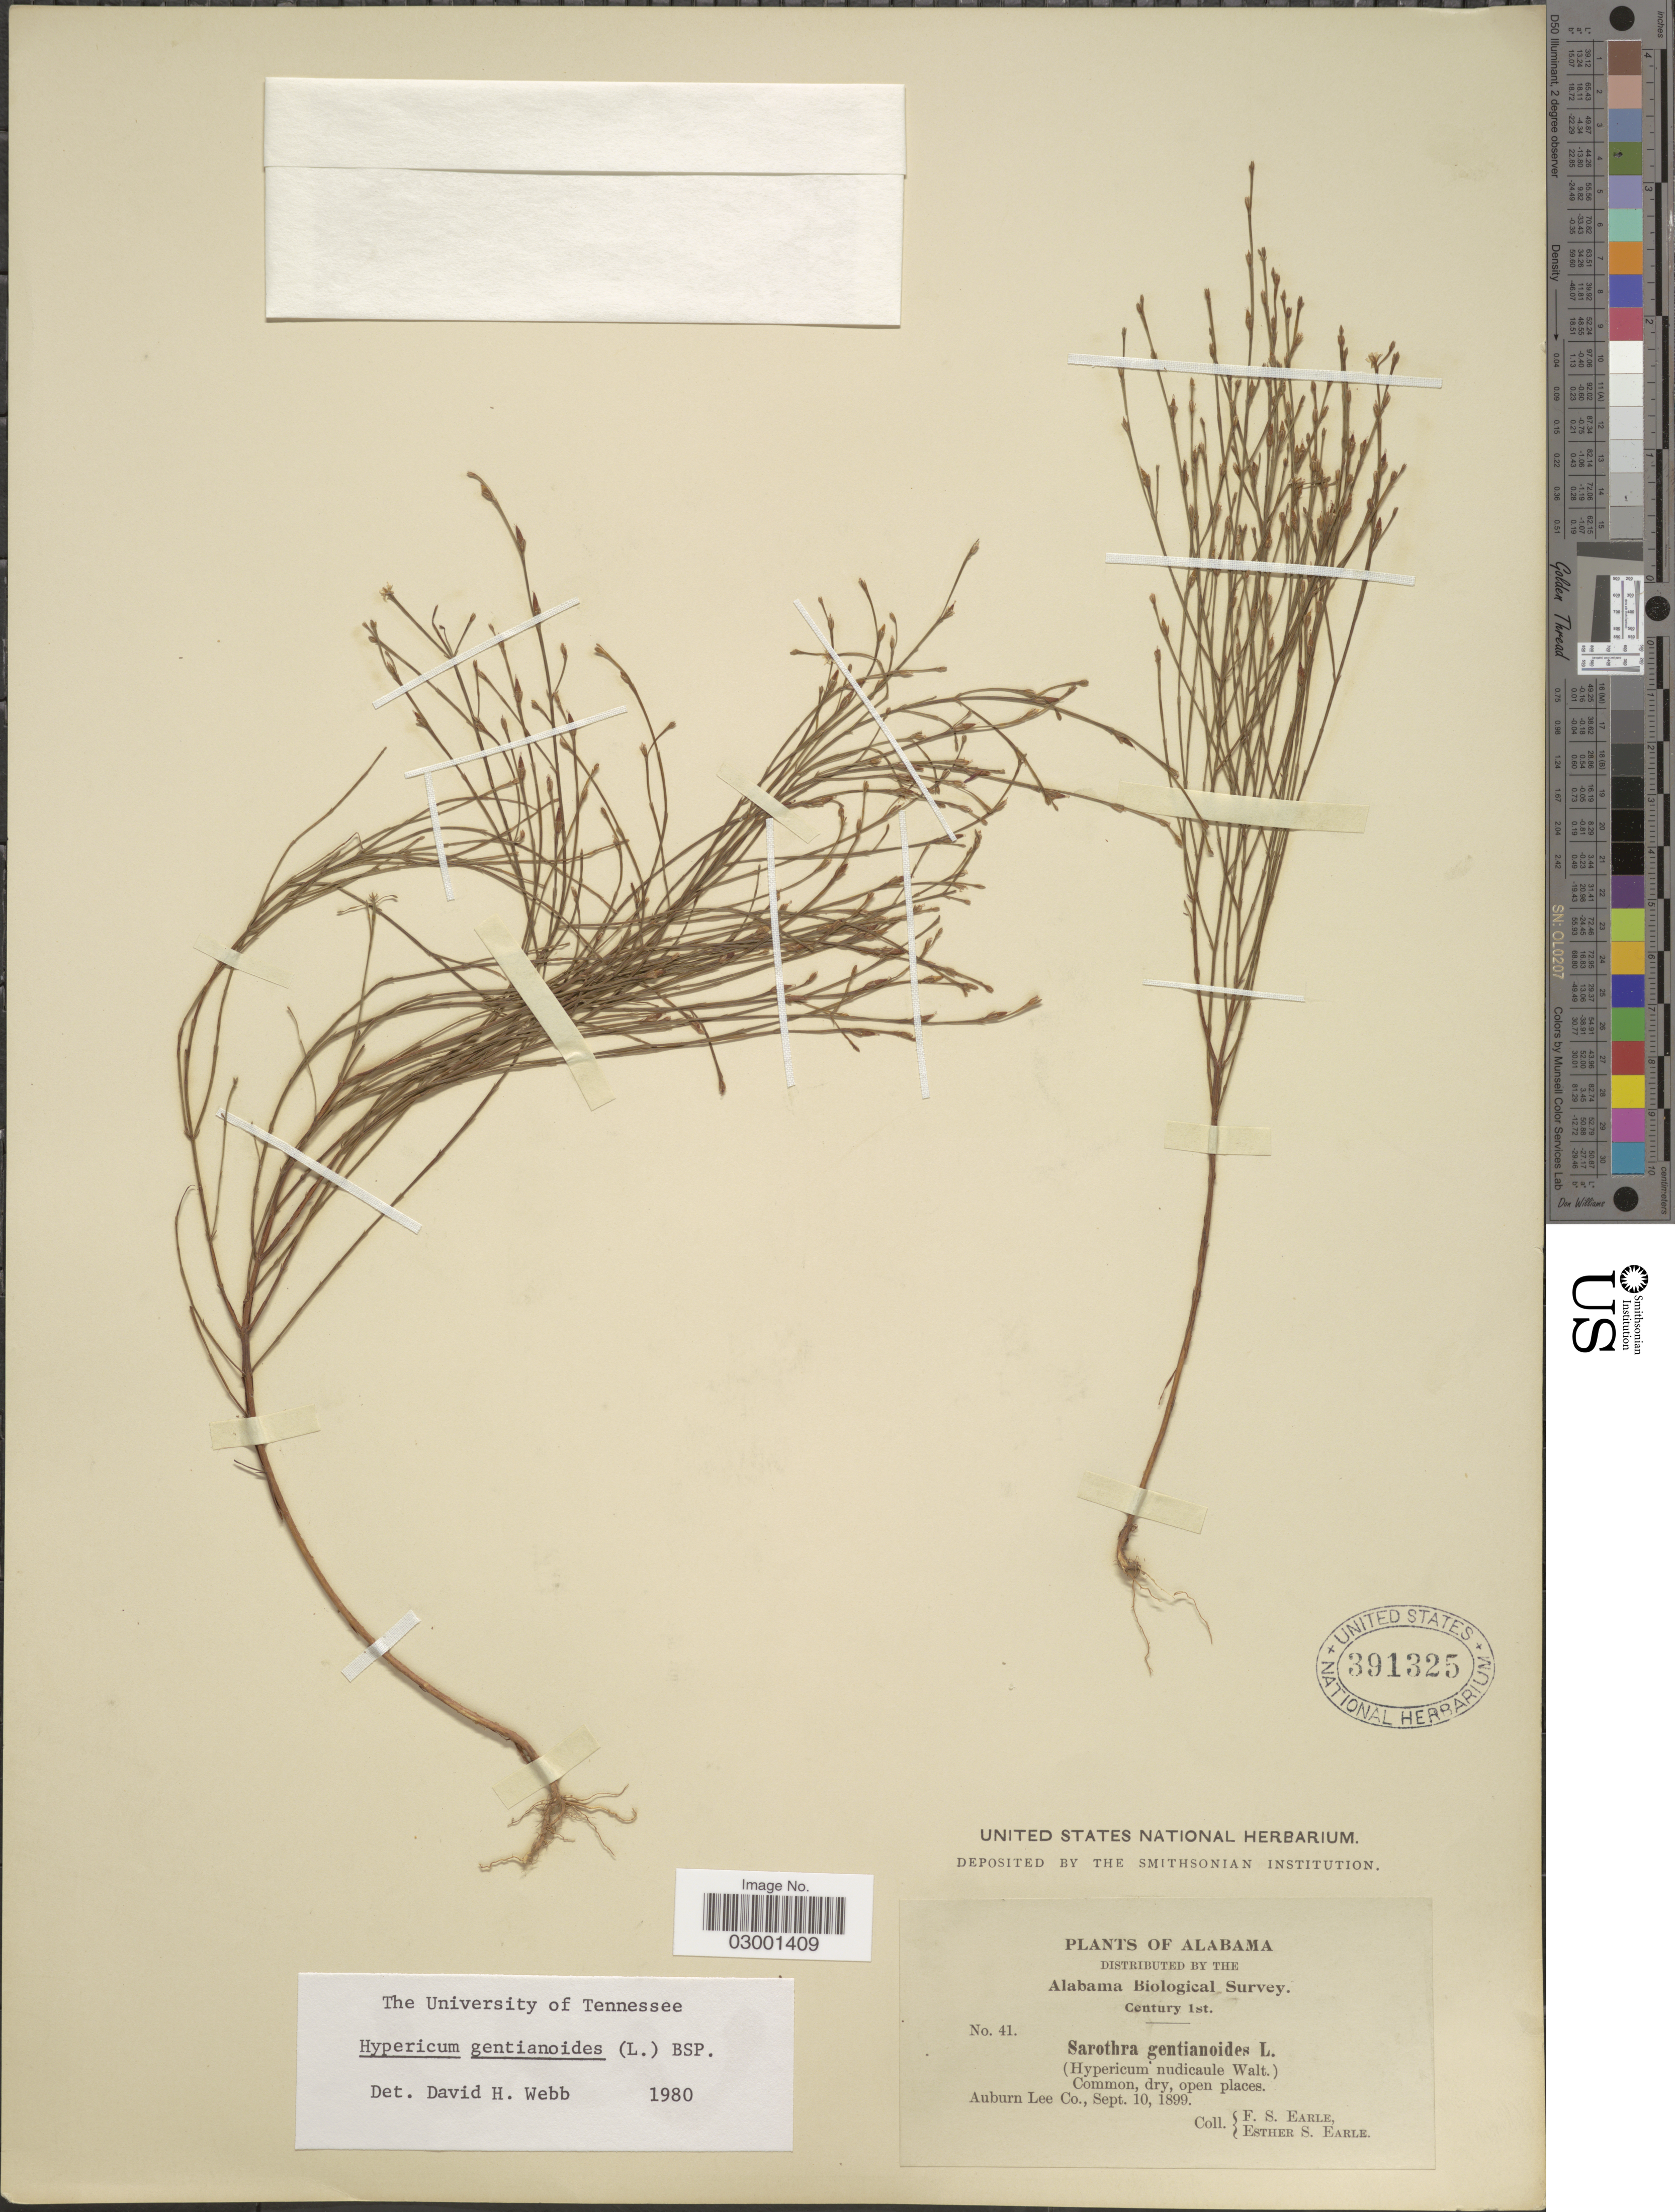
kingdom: Plantae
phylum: Tracheophyta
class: Magnoliopsida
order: Malpighiales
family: Hypericaceae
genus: Hypericum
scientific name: Hypericum gentianoides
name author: (L.) Britton, Stearns & Poggenb.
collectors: F. S. Earle & E. S. Earle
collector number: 41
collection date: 1899-09-10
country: United States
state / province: Alabama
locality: Auburn Lee Co.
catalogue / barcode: US 391325